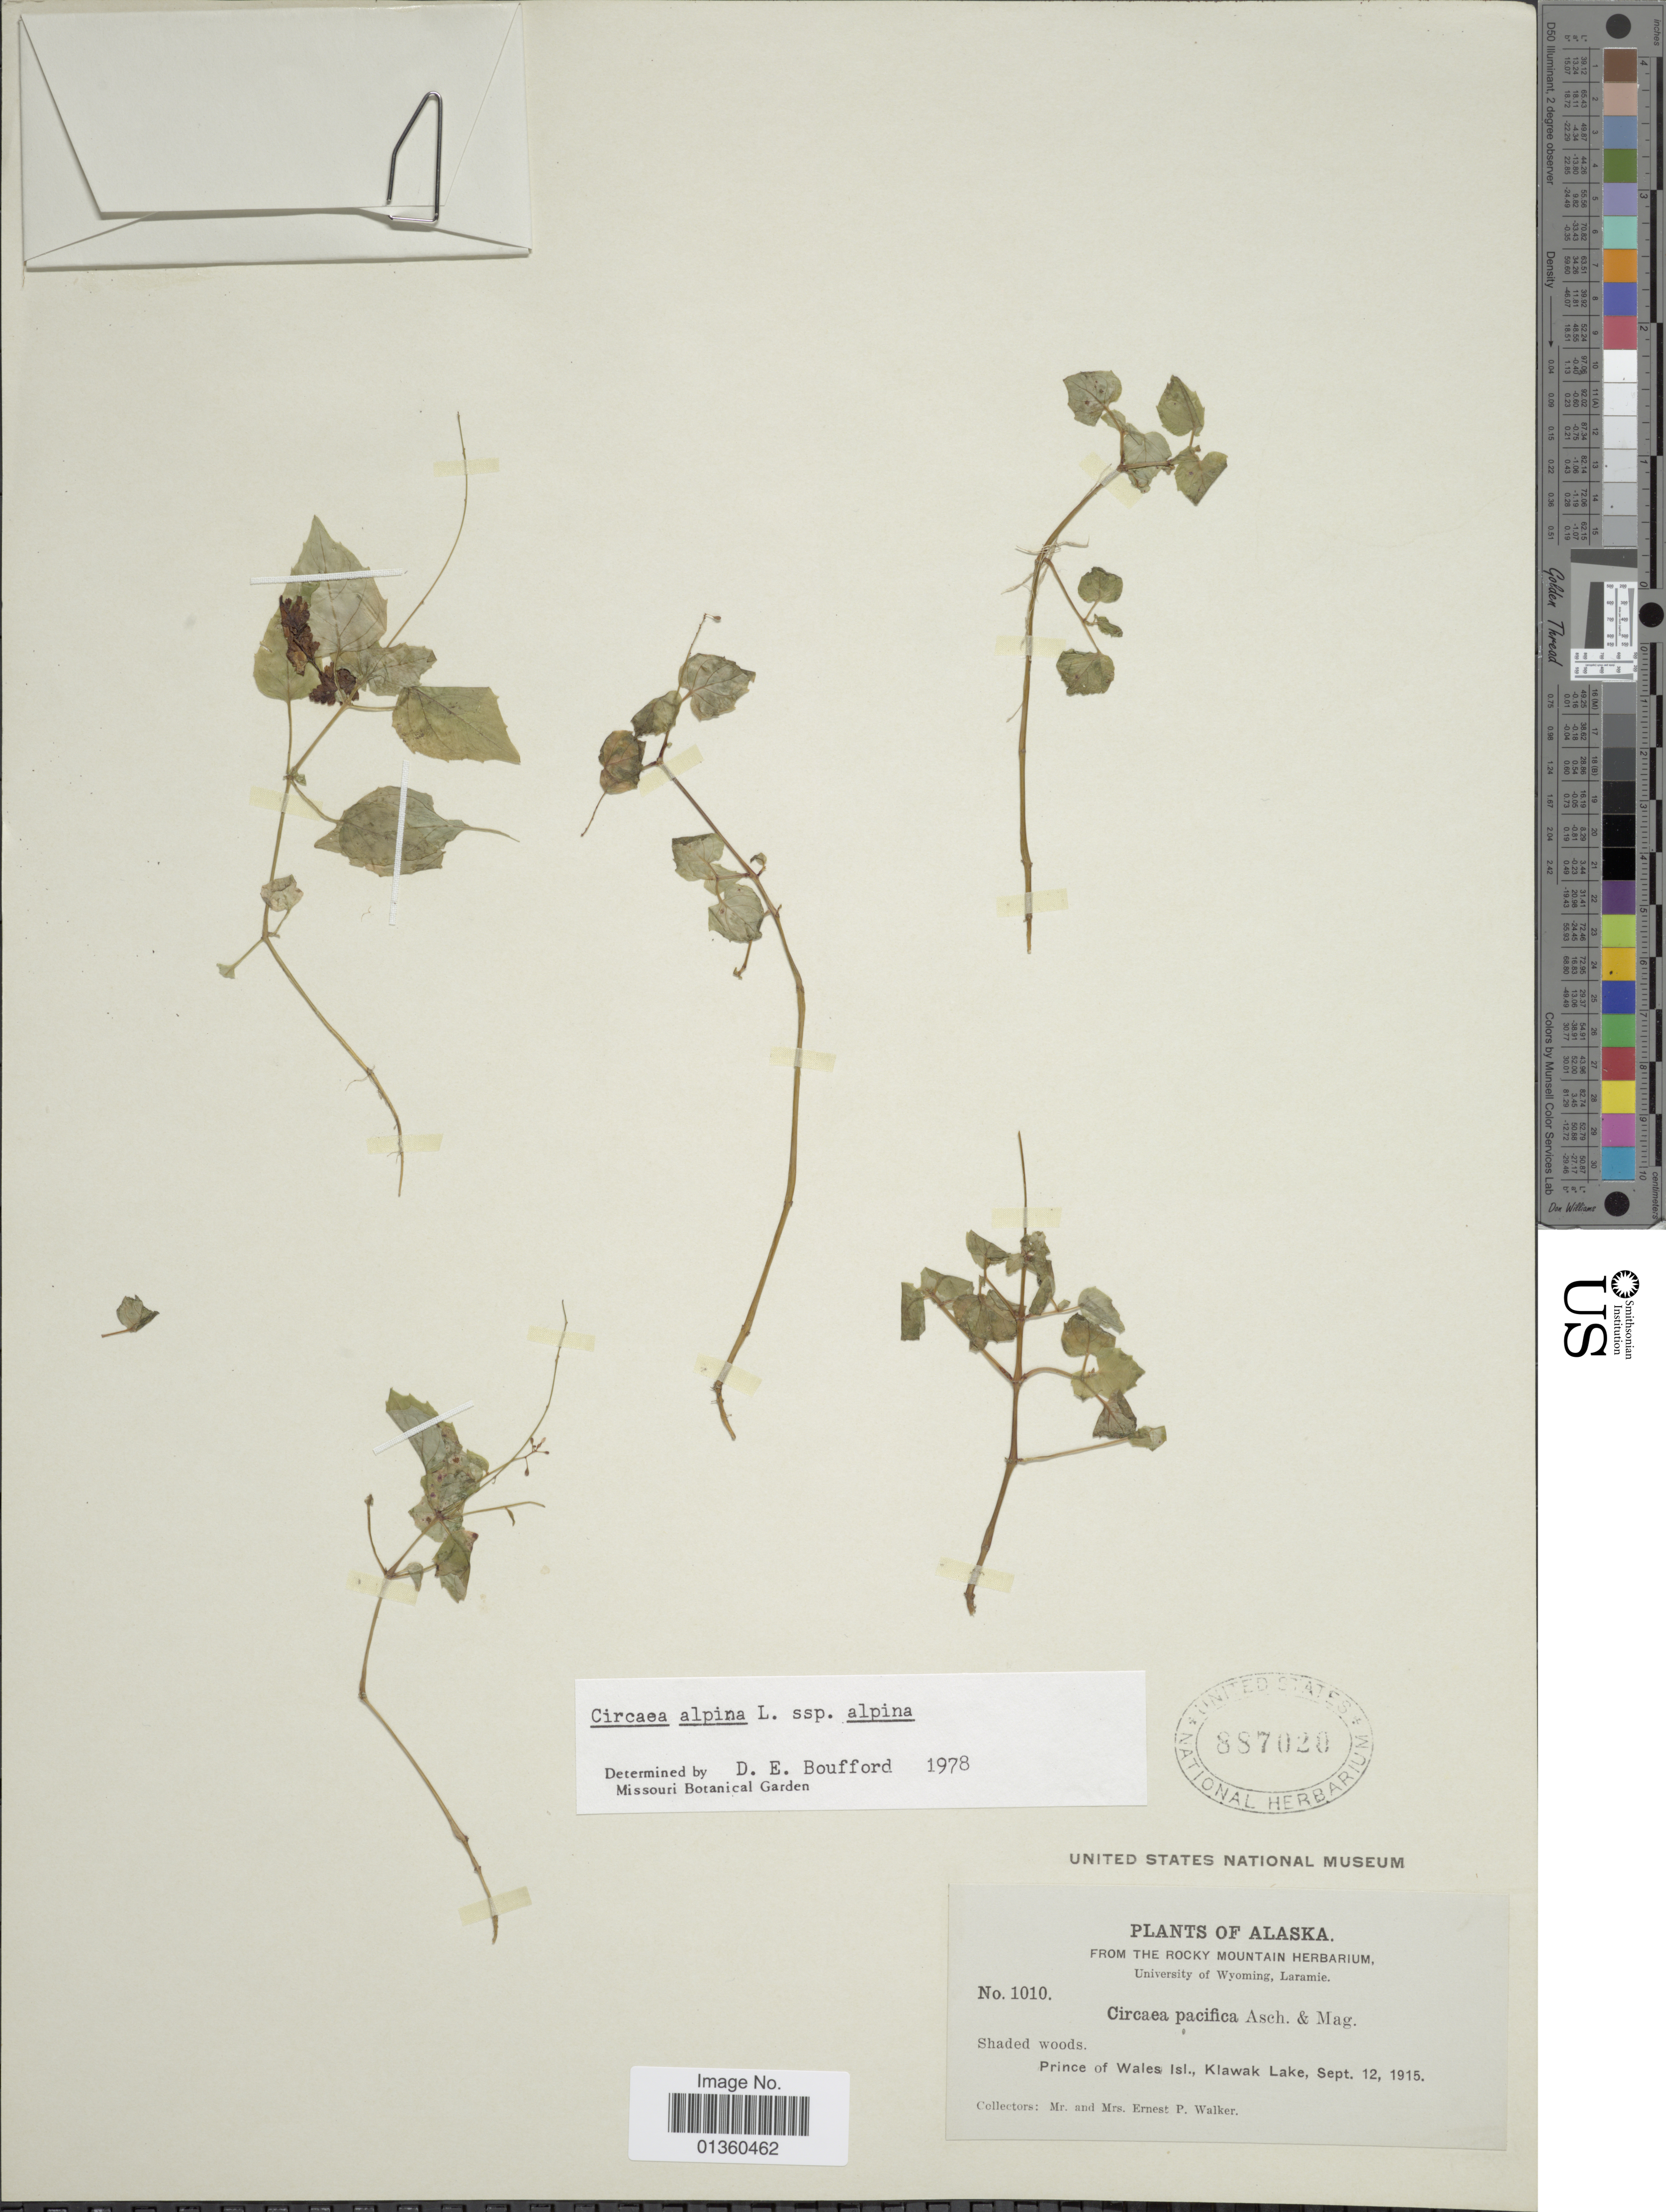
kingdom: Plantae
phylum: Tracheophyta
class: Magnoliopsida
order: Myrtales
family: Onagraceae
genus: Circaea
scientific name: Circaea alpina subsp. alpina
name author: L.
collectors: E. P. Walker & E. Walker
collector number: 1010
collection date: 1915-09-12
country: United States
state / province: Alaska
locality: Prince of Wales Isl., Klawak Lake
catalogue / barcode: US 887020